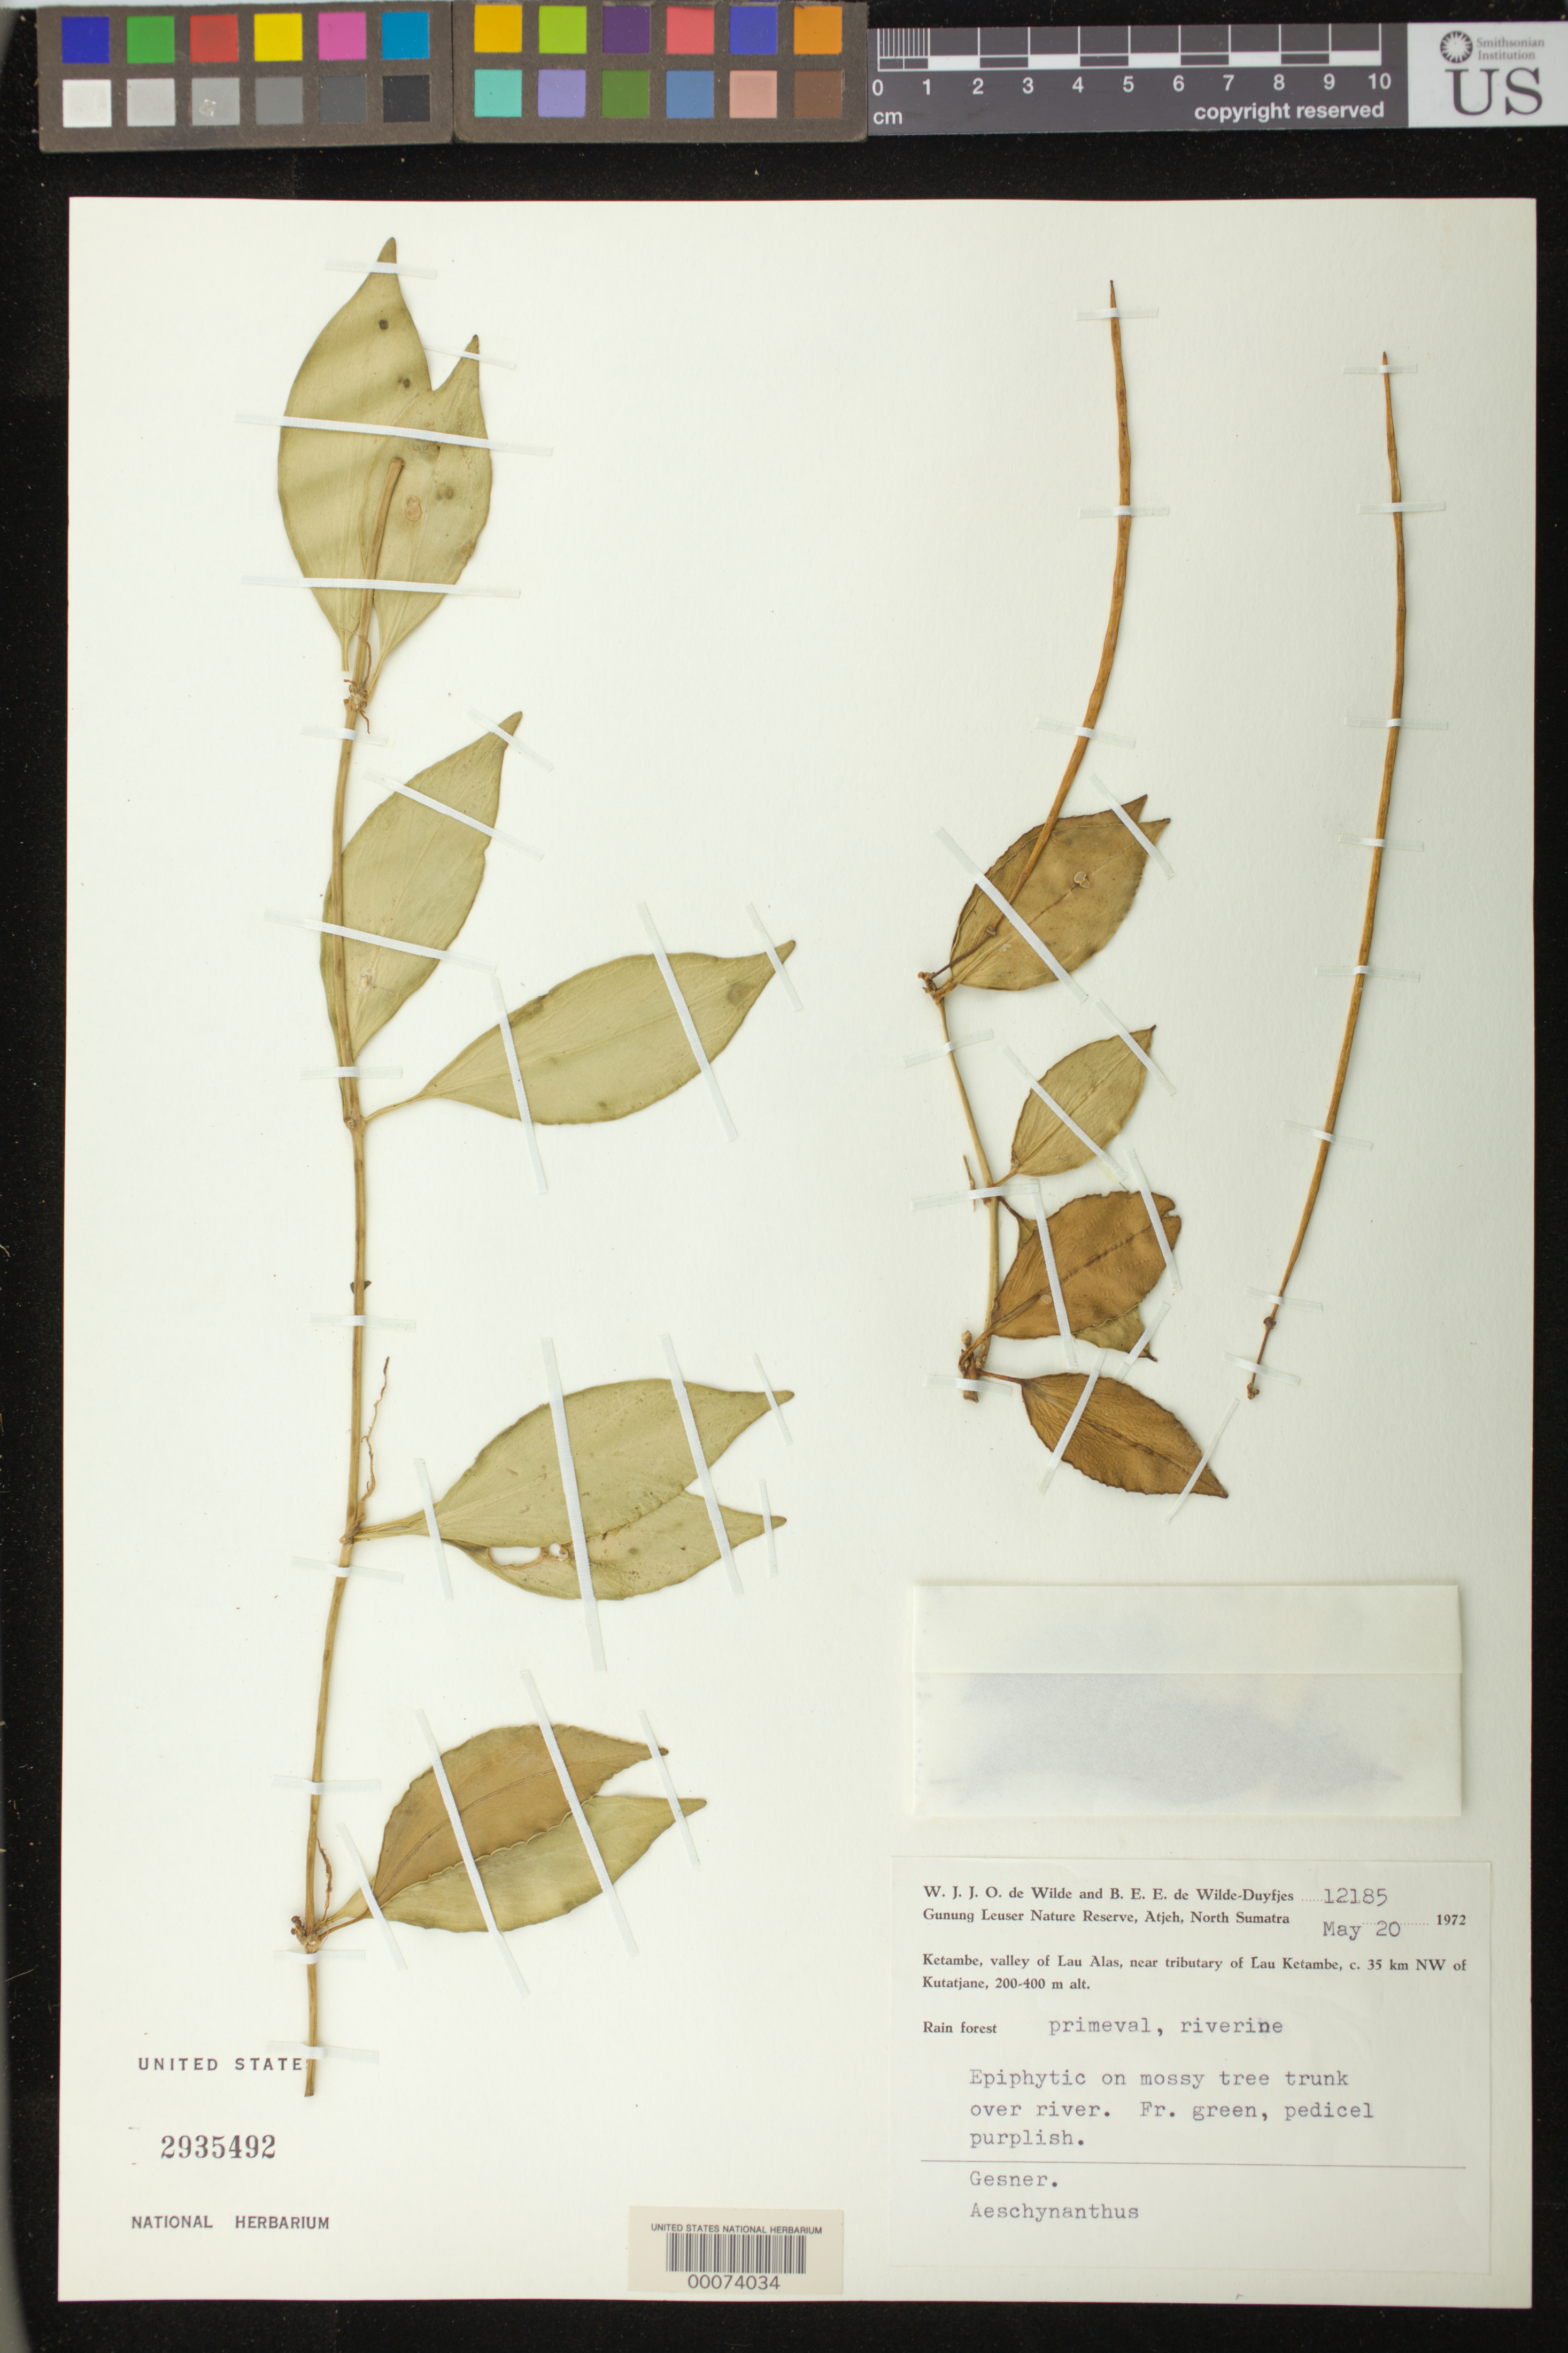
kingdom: Plantae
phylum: Tracheophyta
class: Magnoliopsida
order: Lamiales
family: Gesneriaceae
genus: Aeschynanthus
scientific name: Aeschynanthus sp.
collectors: W. J. de Wilde & B. E. de Wilde-Duyfjes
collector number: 12185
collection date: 1972-05-20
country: Indonesia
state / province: Sumatra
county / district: Sumatera Utara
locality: Ketembe, valley of Lau Alas, near tributary of Lau Ketembe, c. 35 km NW of Kutatjane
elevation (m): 200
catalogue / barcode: US 2935492